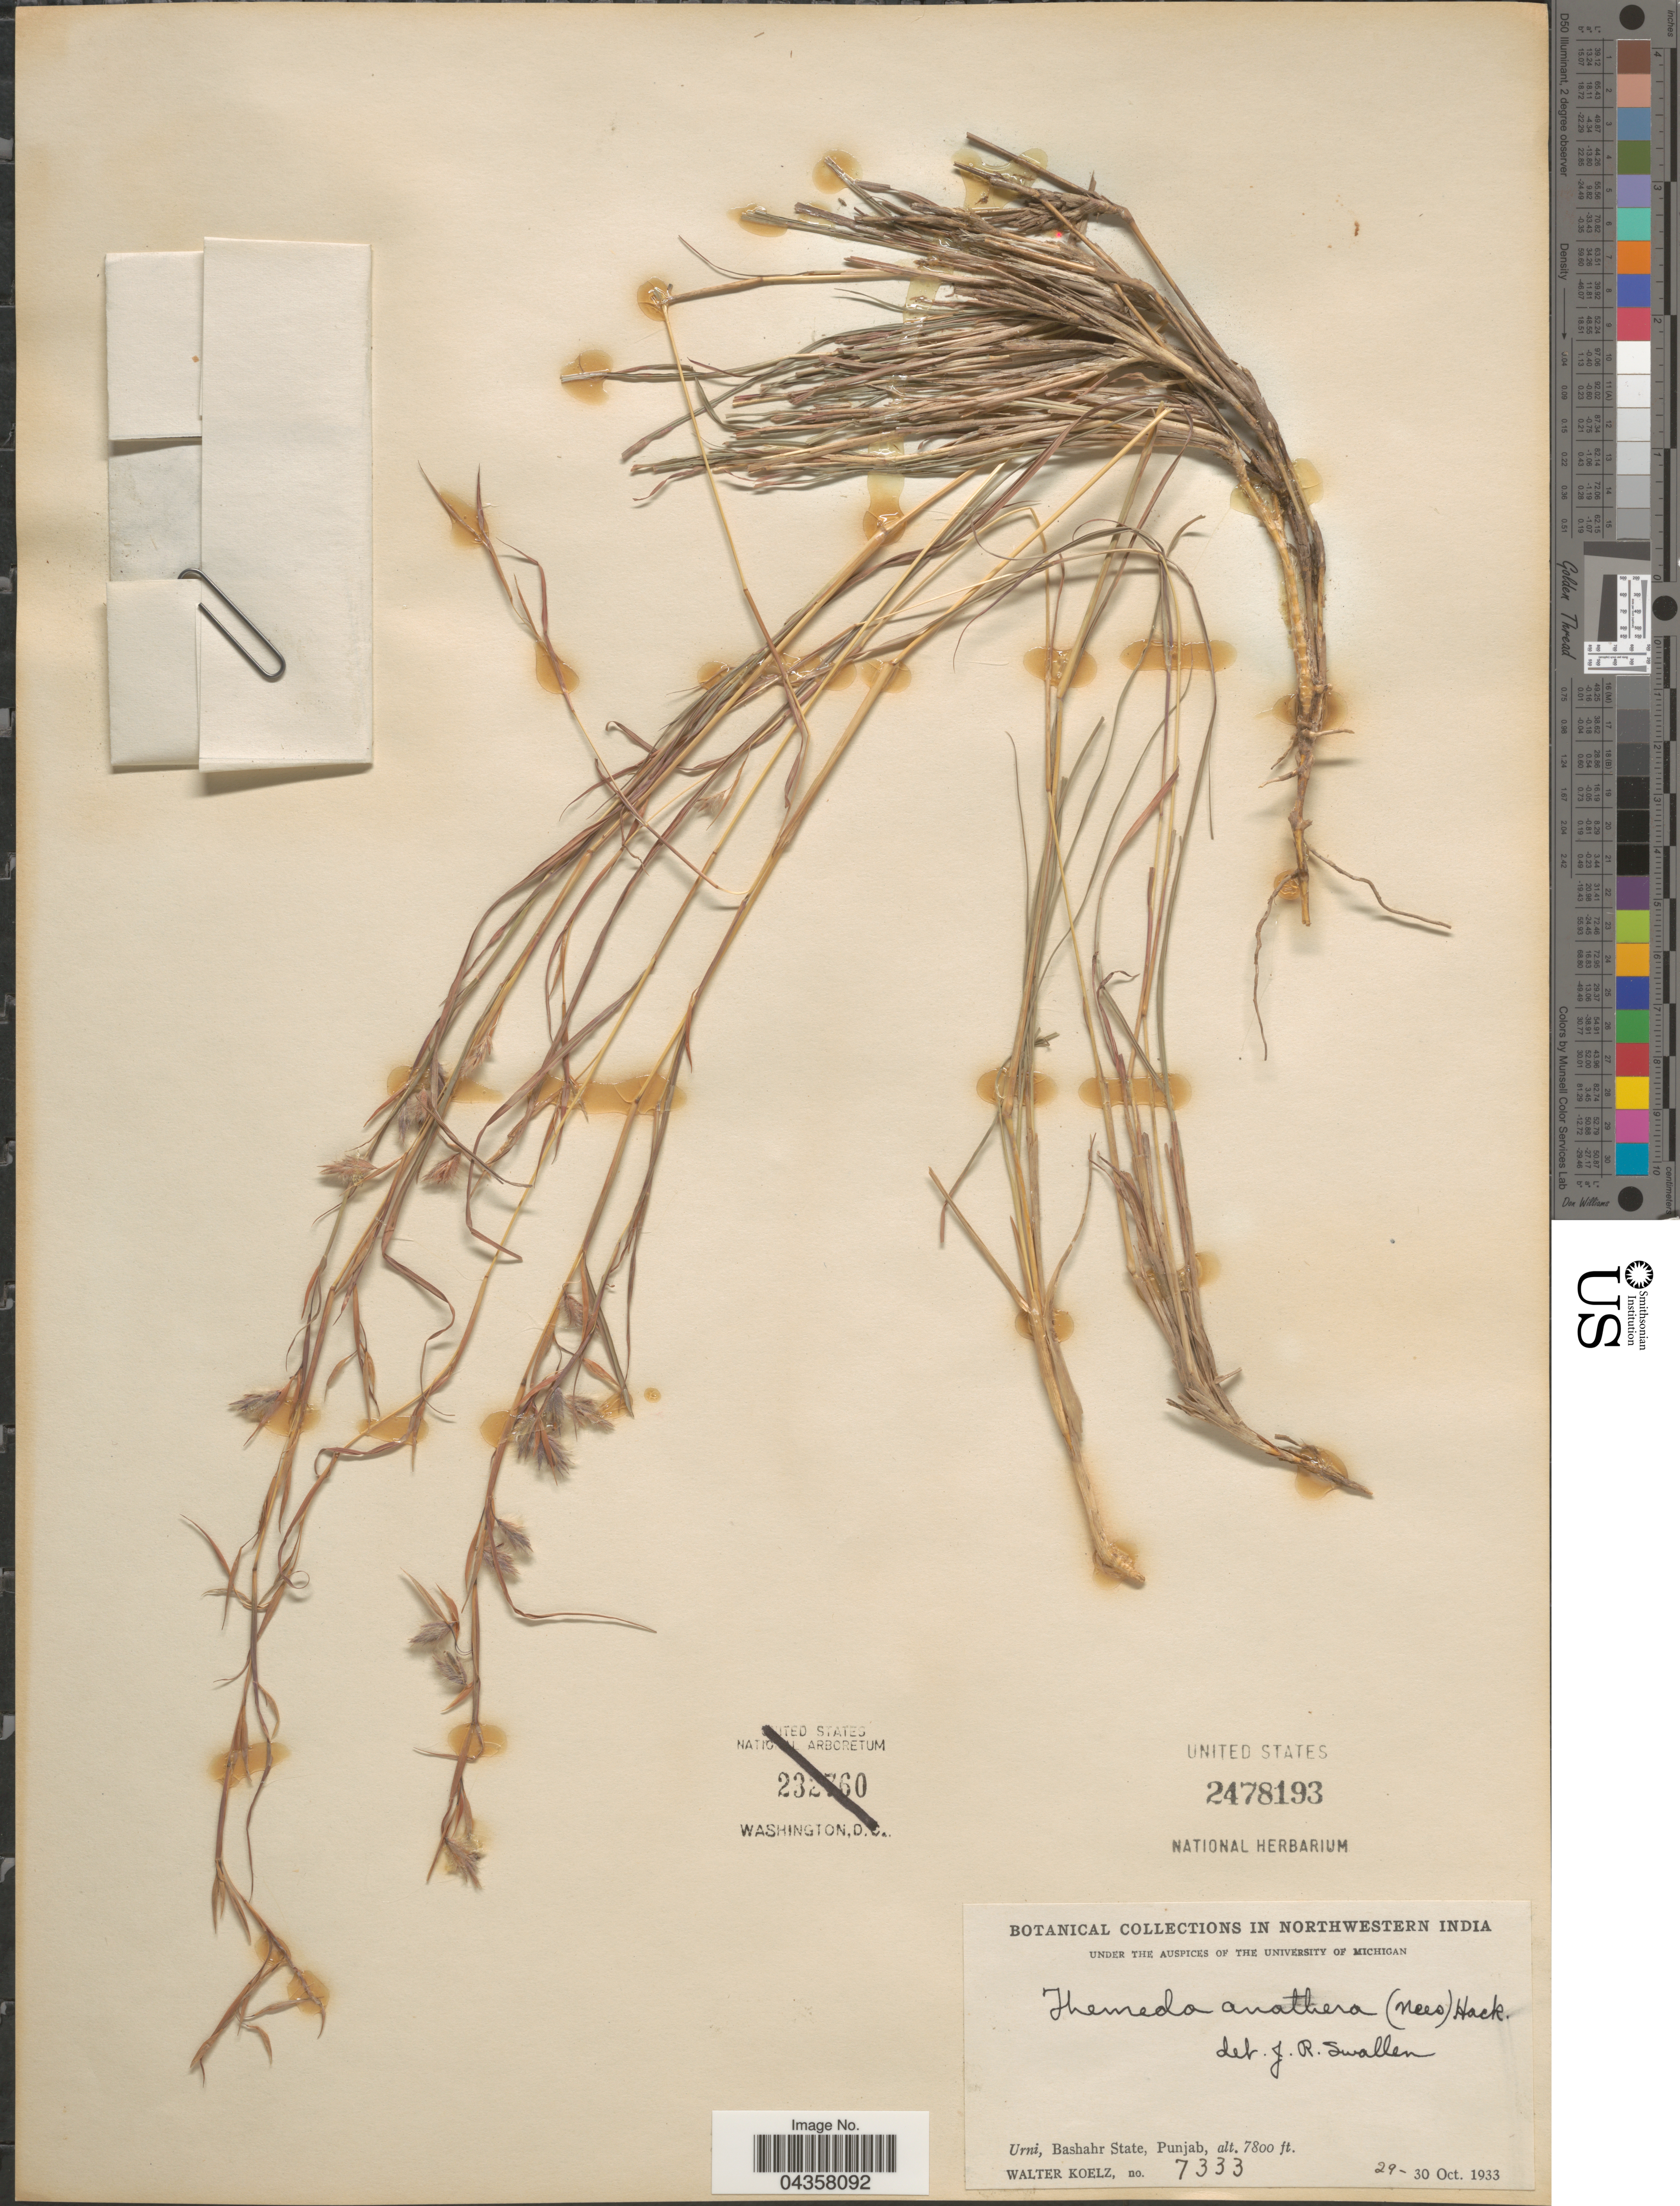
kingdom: Plantae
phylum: Tracheophyta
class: Liliopsida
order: Poales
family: Poaceae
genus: Themeda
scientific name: Themeda anathera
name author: (Nees) Hack.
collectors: W. N. Koelz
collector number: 7333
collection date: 1933-10-29/1933-10-30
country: India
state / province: Himachal Pradesh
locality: Northwestern India. Urni, Bashahr State.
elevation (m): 2377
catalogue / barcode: US 2478193